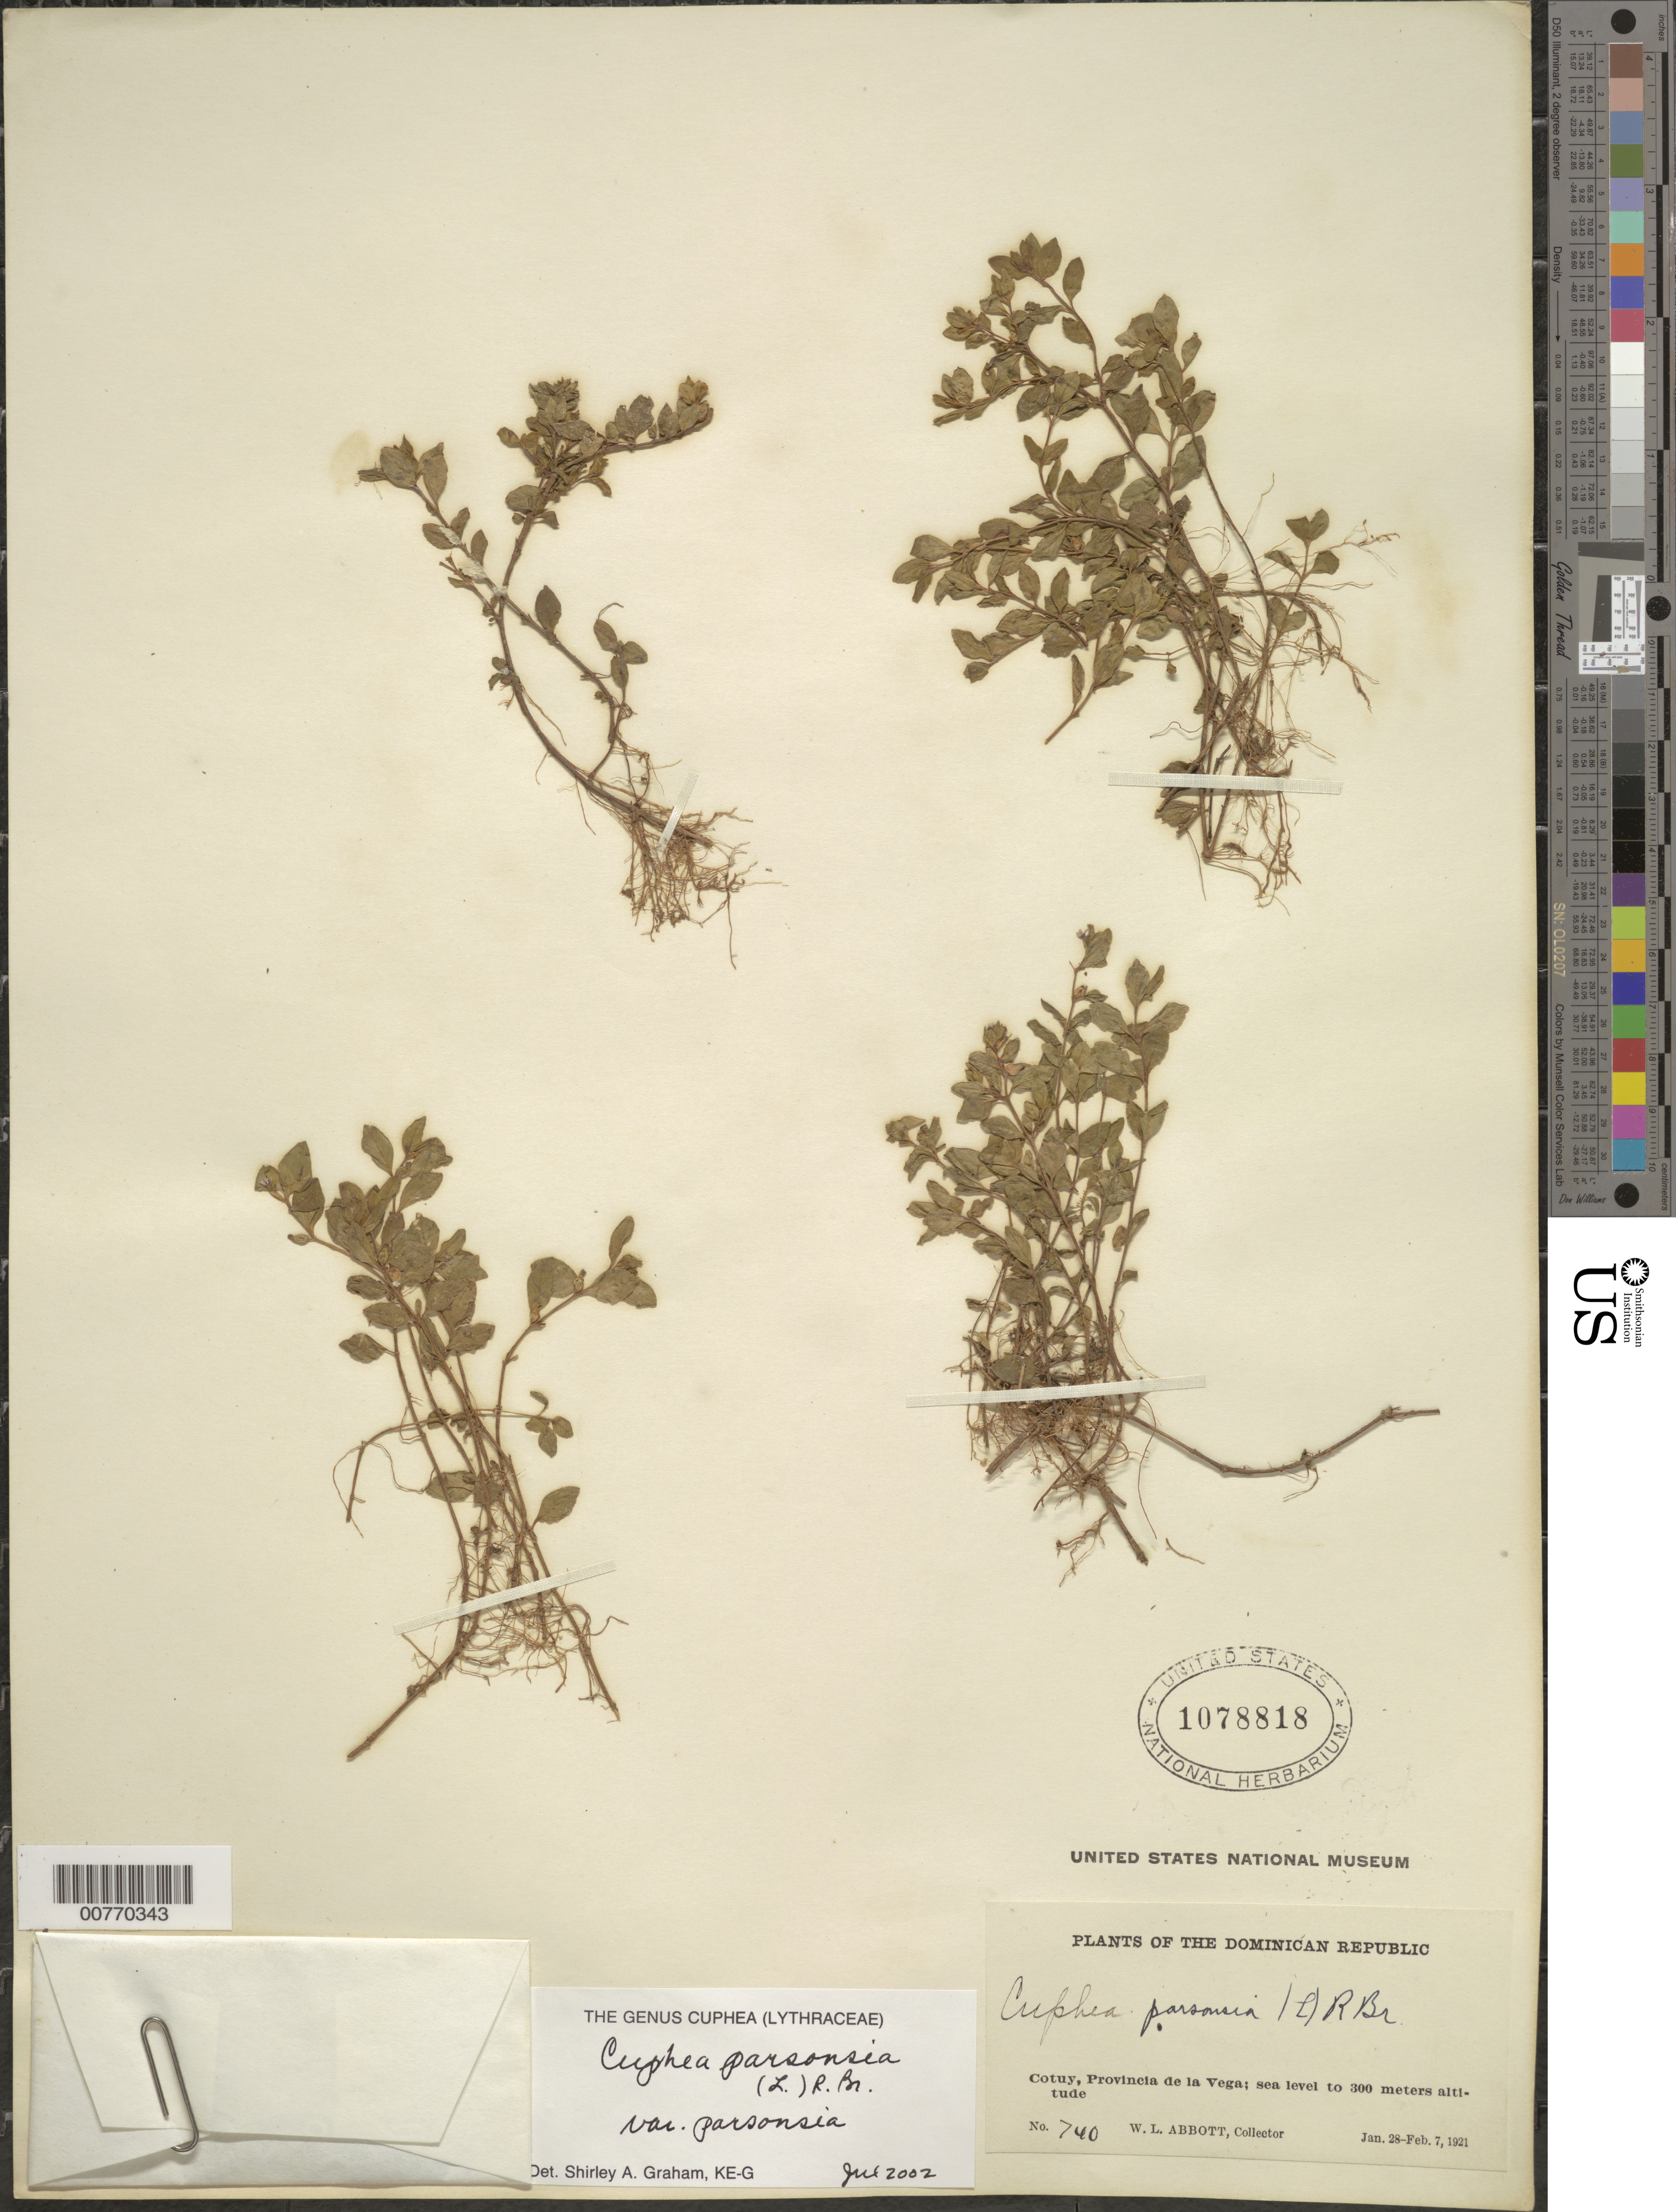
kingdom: Plantae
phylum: Tracheophyta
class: Magnoliopsida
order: Myrtales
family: Lythraceae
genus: Cuphea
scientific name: Cuphea parsonsia var. parsonsia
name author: (L.) R. Br. ex Steud.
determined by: Graham, Shirley Ann Tousch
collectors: W. L. Abbott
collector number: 740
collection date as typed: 28 Feb 1910 to 07 Feb 1921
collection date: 1910-02-28/1921-02-07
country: Dominican Republic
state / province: La Vega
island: Hispaniola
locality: Cotuy.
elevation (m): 0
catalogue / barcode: US 1078818